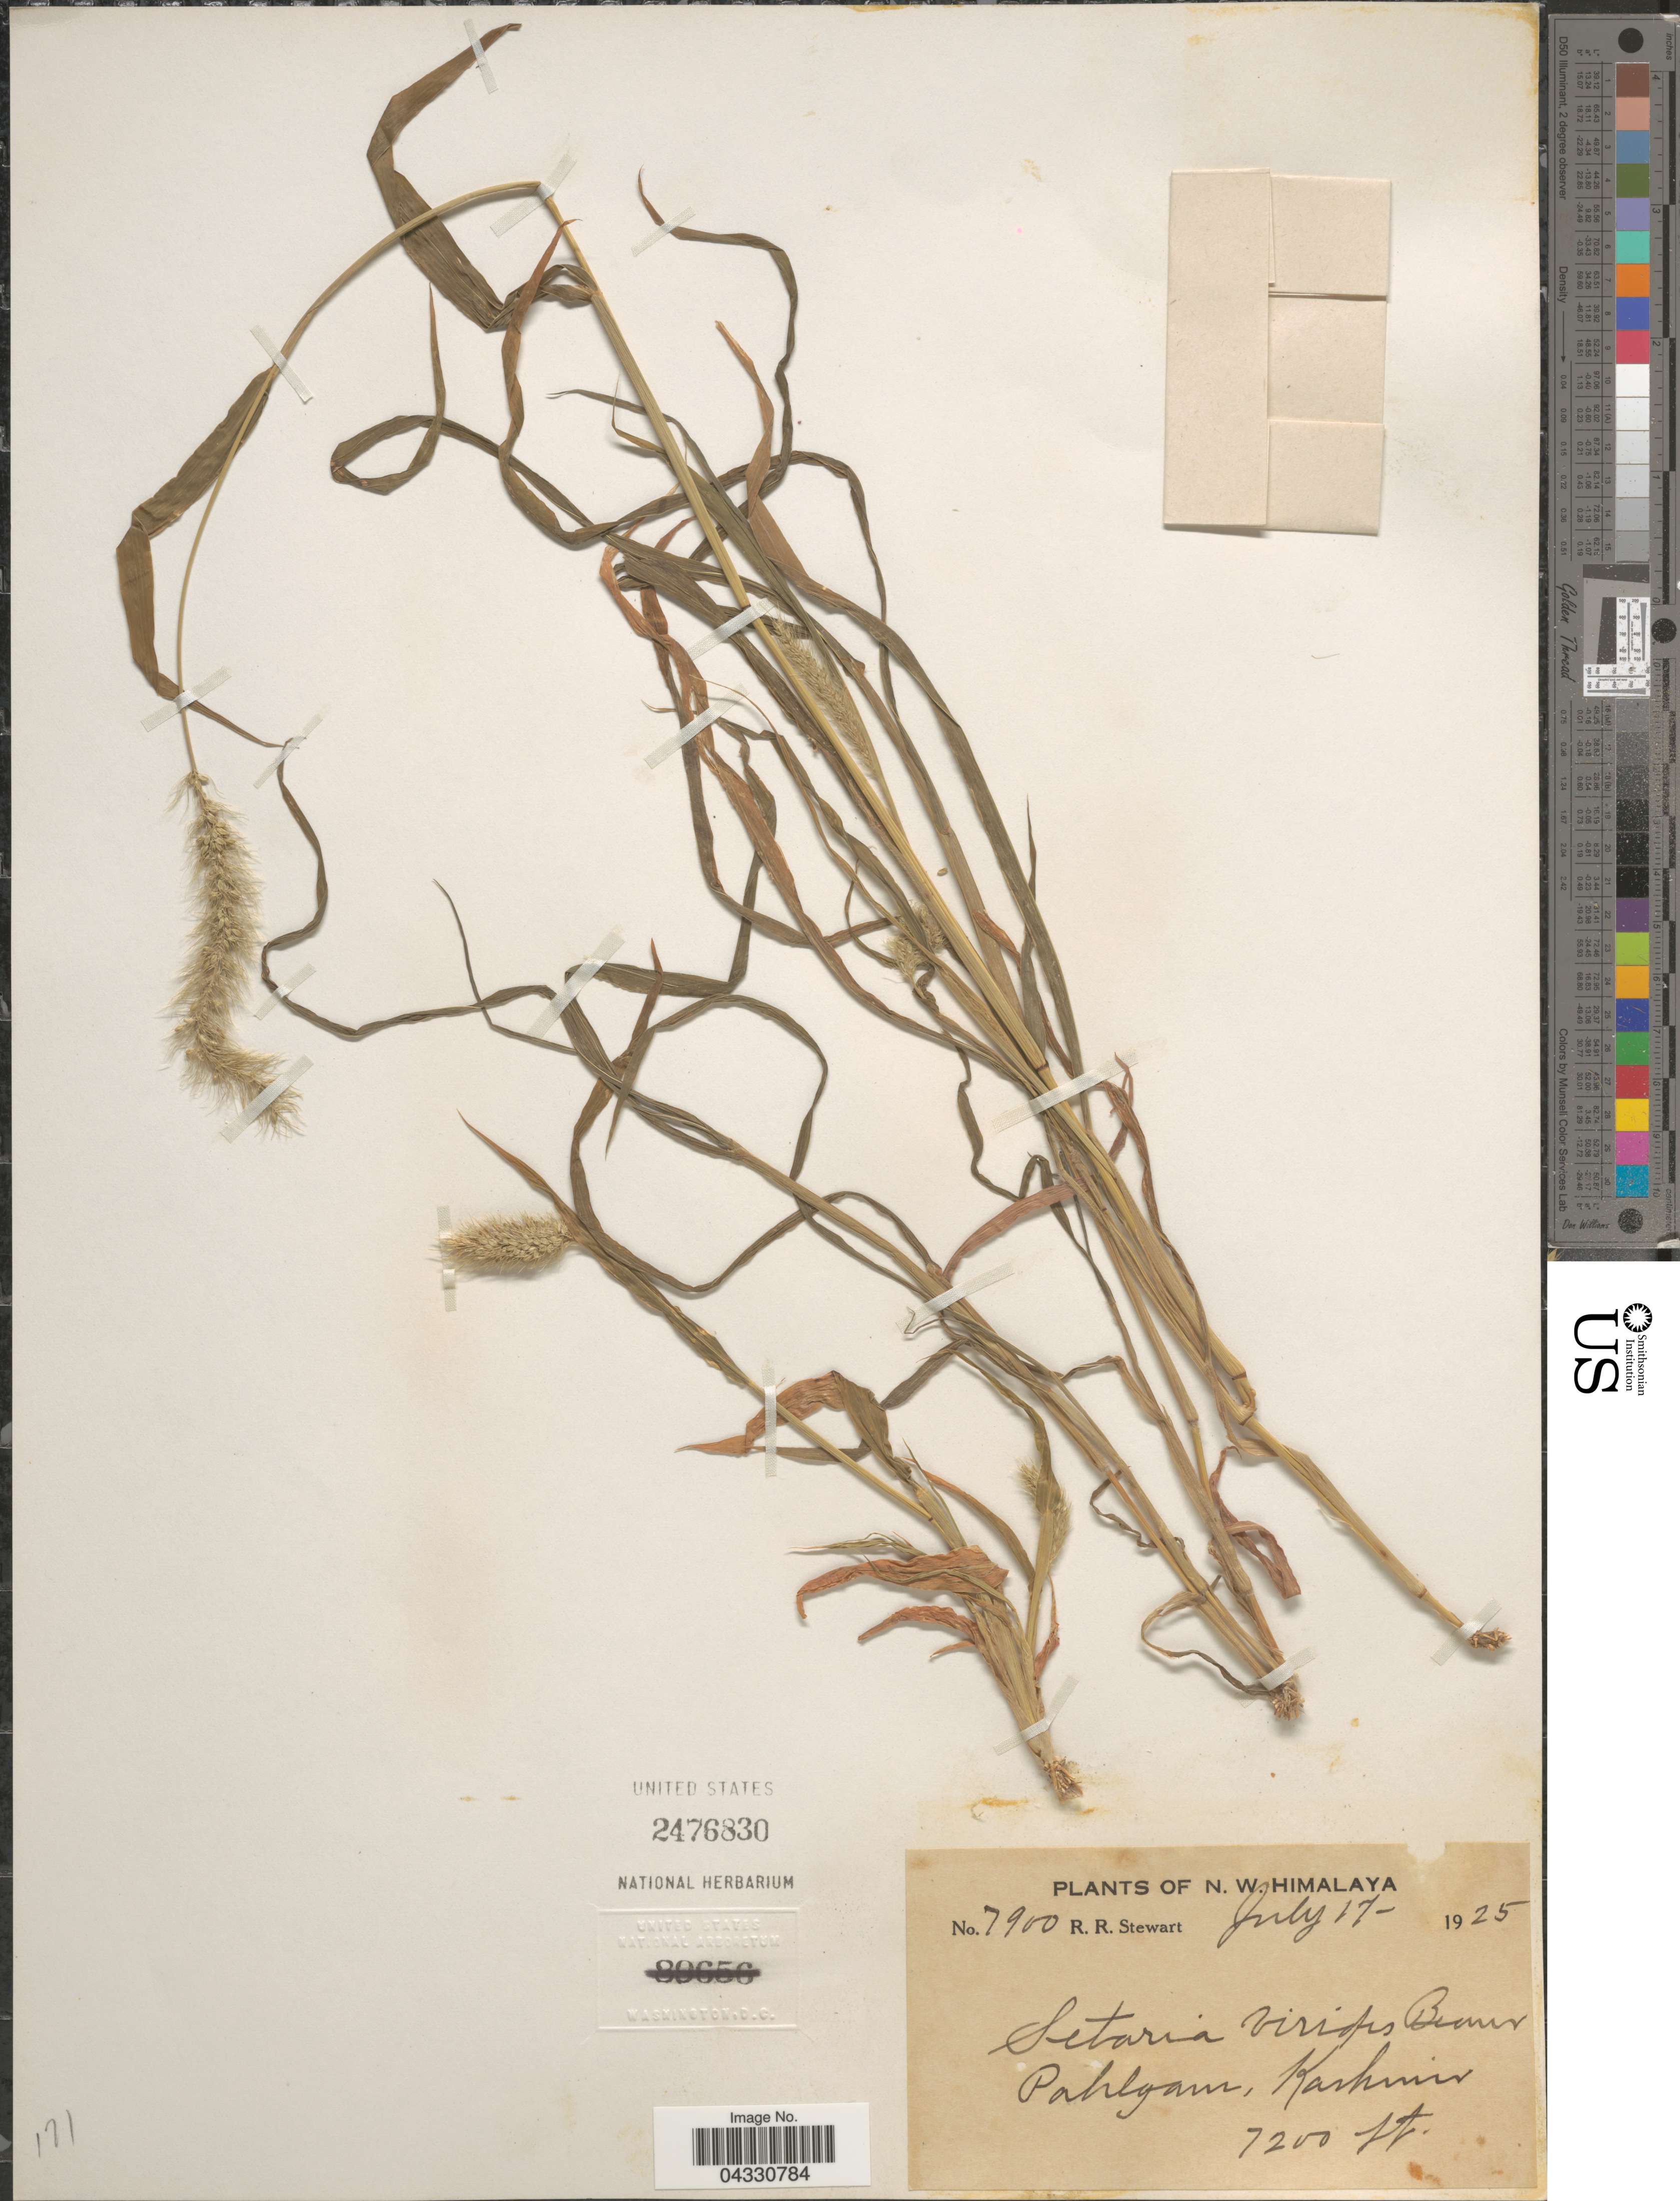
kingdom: Plantae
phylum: Tracheophyta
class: Liliopsida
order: Poales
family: Poaceae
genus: Setaria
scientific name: Setaria viridis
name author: (L.) P. Beauv.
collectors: R. Stewart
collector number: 7900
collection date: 1925-07-17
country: India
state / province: Jammu and Kashmir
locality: N. W. Himalaya. Pahlgam, Kashmir.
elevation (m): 2195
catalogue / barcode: US 2476830